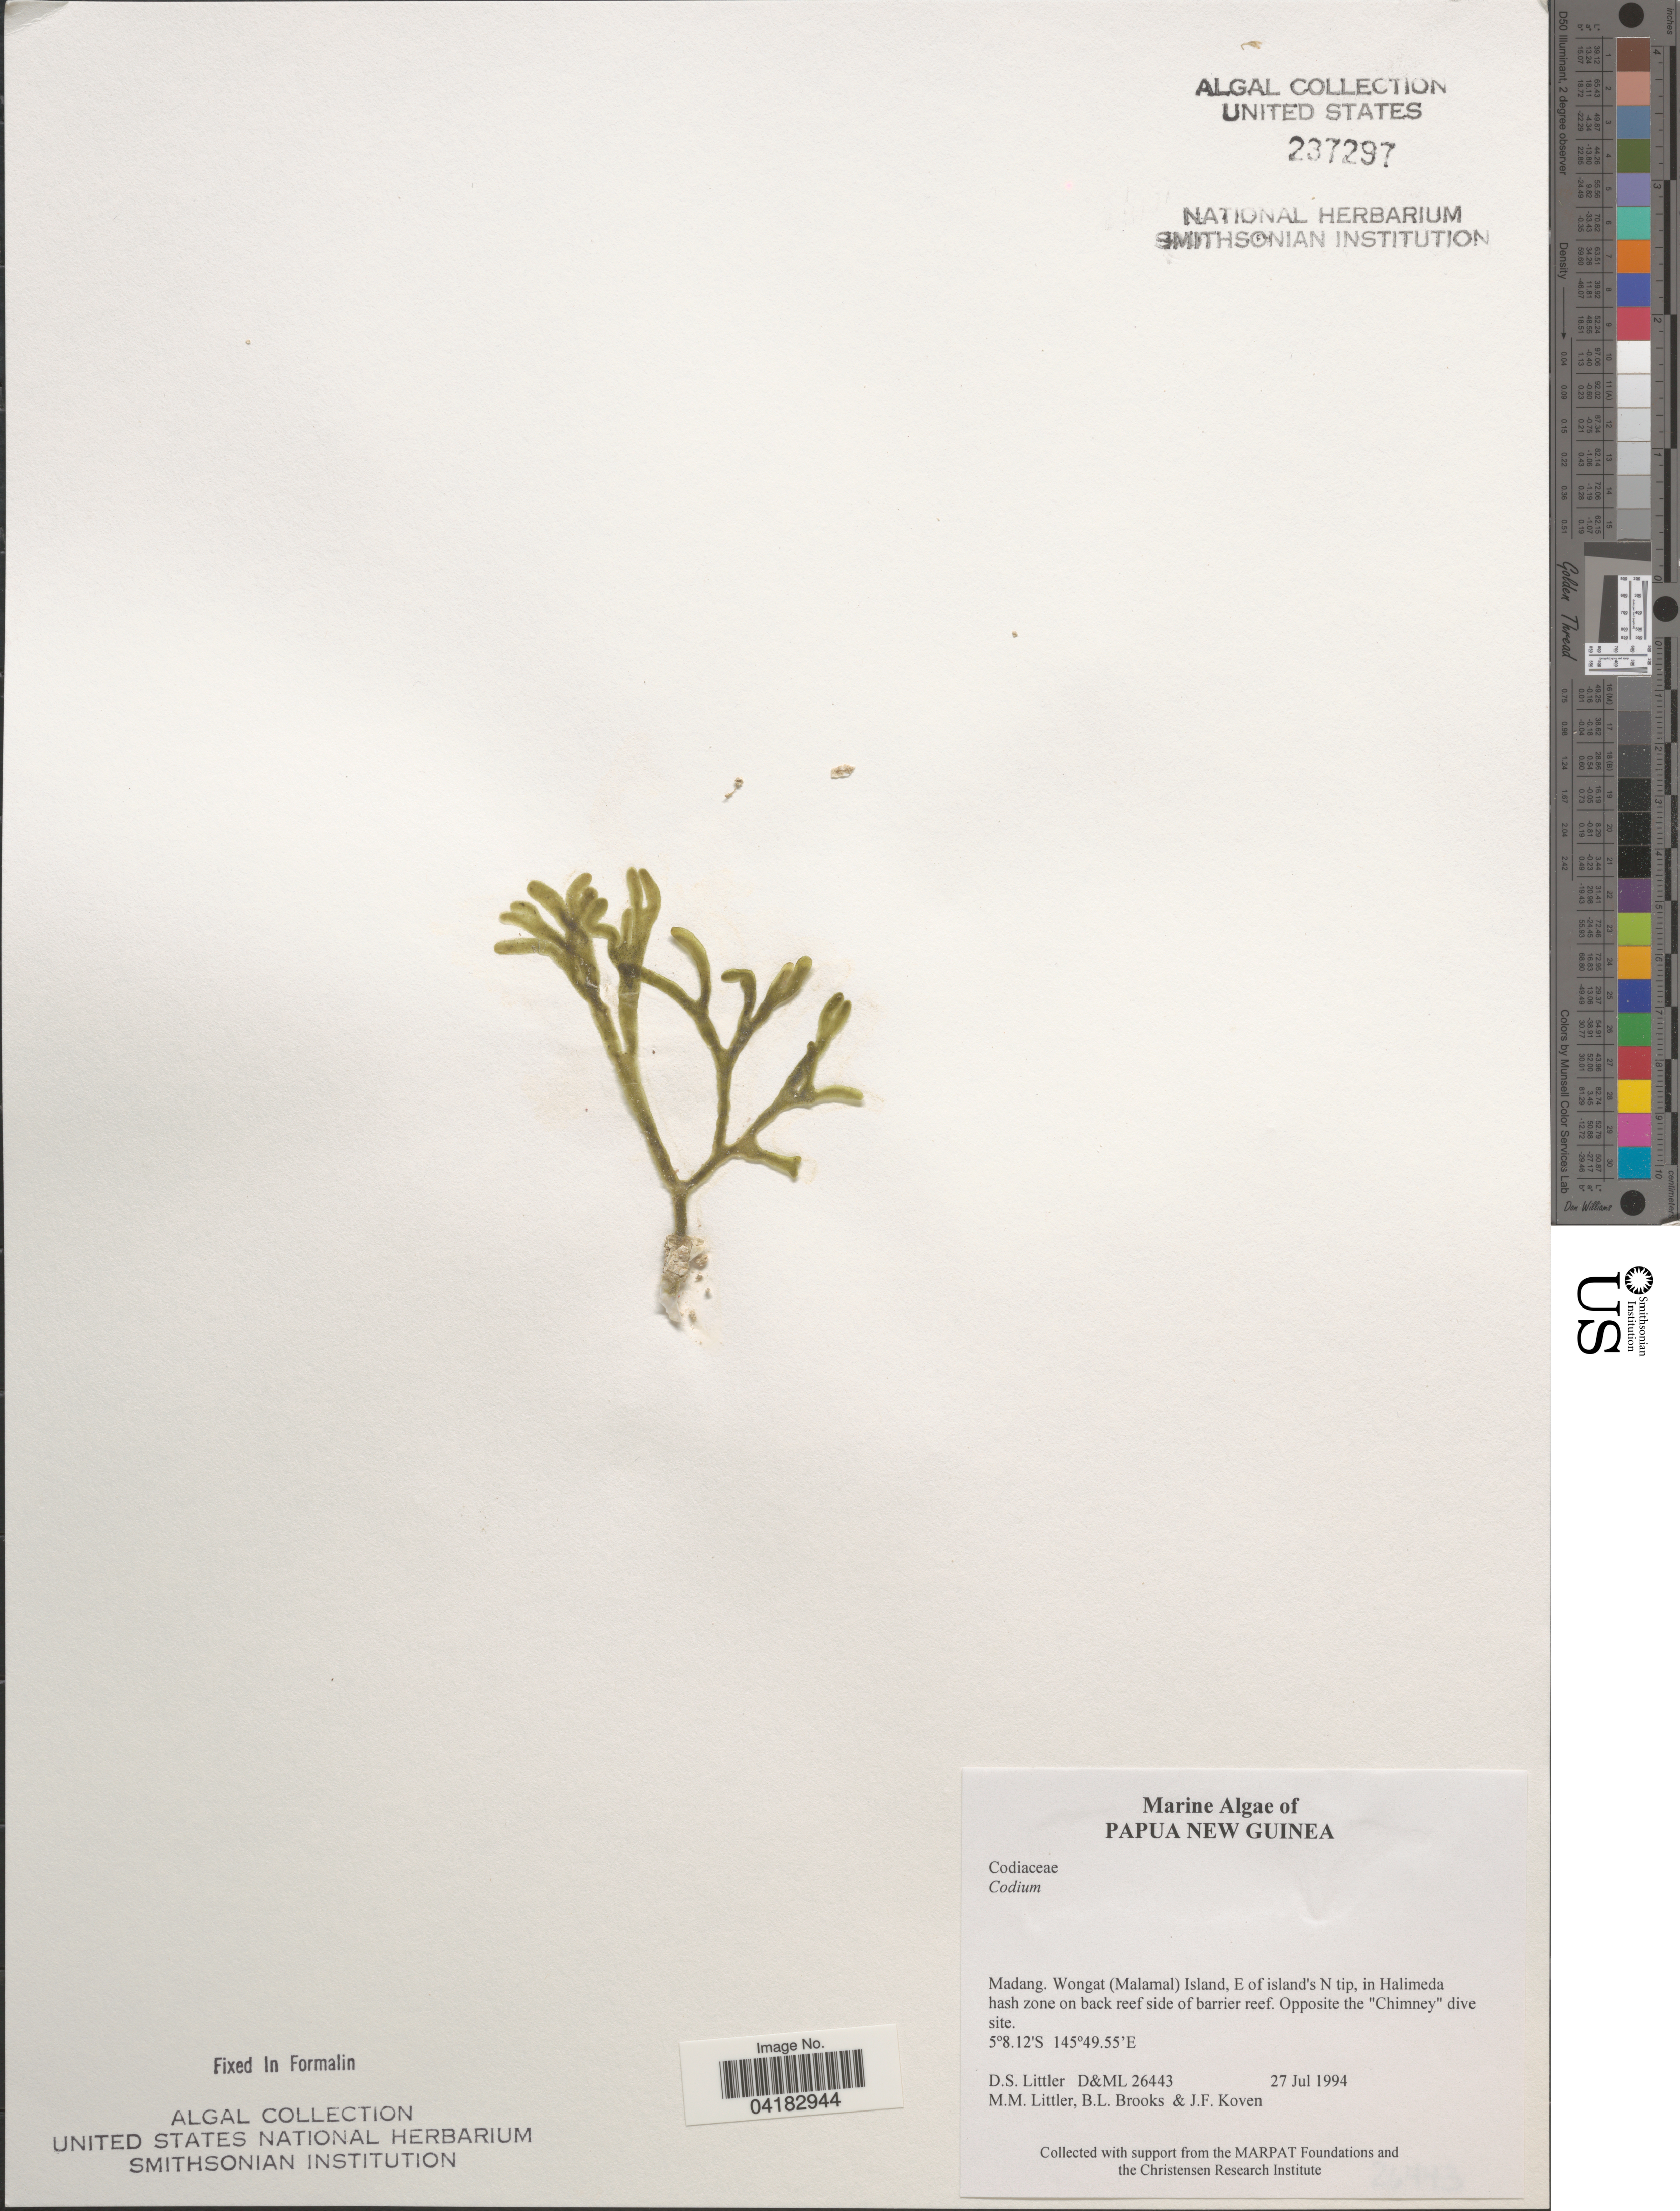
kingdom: Plantae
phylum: Chlorophyta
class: Ulvophyceae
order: Bryopsidales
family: Codiaceae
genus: Codium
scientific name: Codium sp.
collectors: D. S. Littler, B. Brooks & J. Koven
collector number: D&ML26443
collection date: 1994-07-27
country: Papua New Guinea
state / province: Madang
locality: Wongat (Malamal) Island, E of island's N tip, in Halimeda hash zone on back reef side of barrier reef. Opposite the "Chimney" dive site.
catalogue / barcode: US 237297